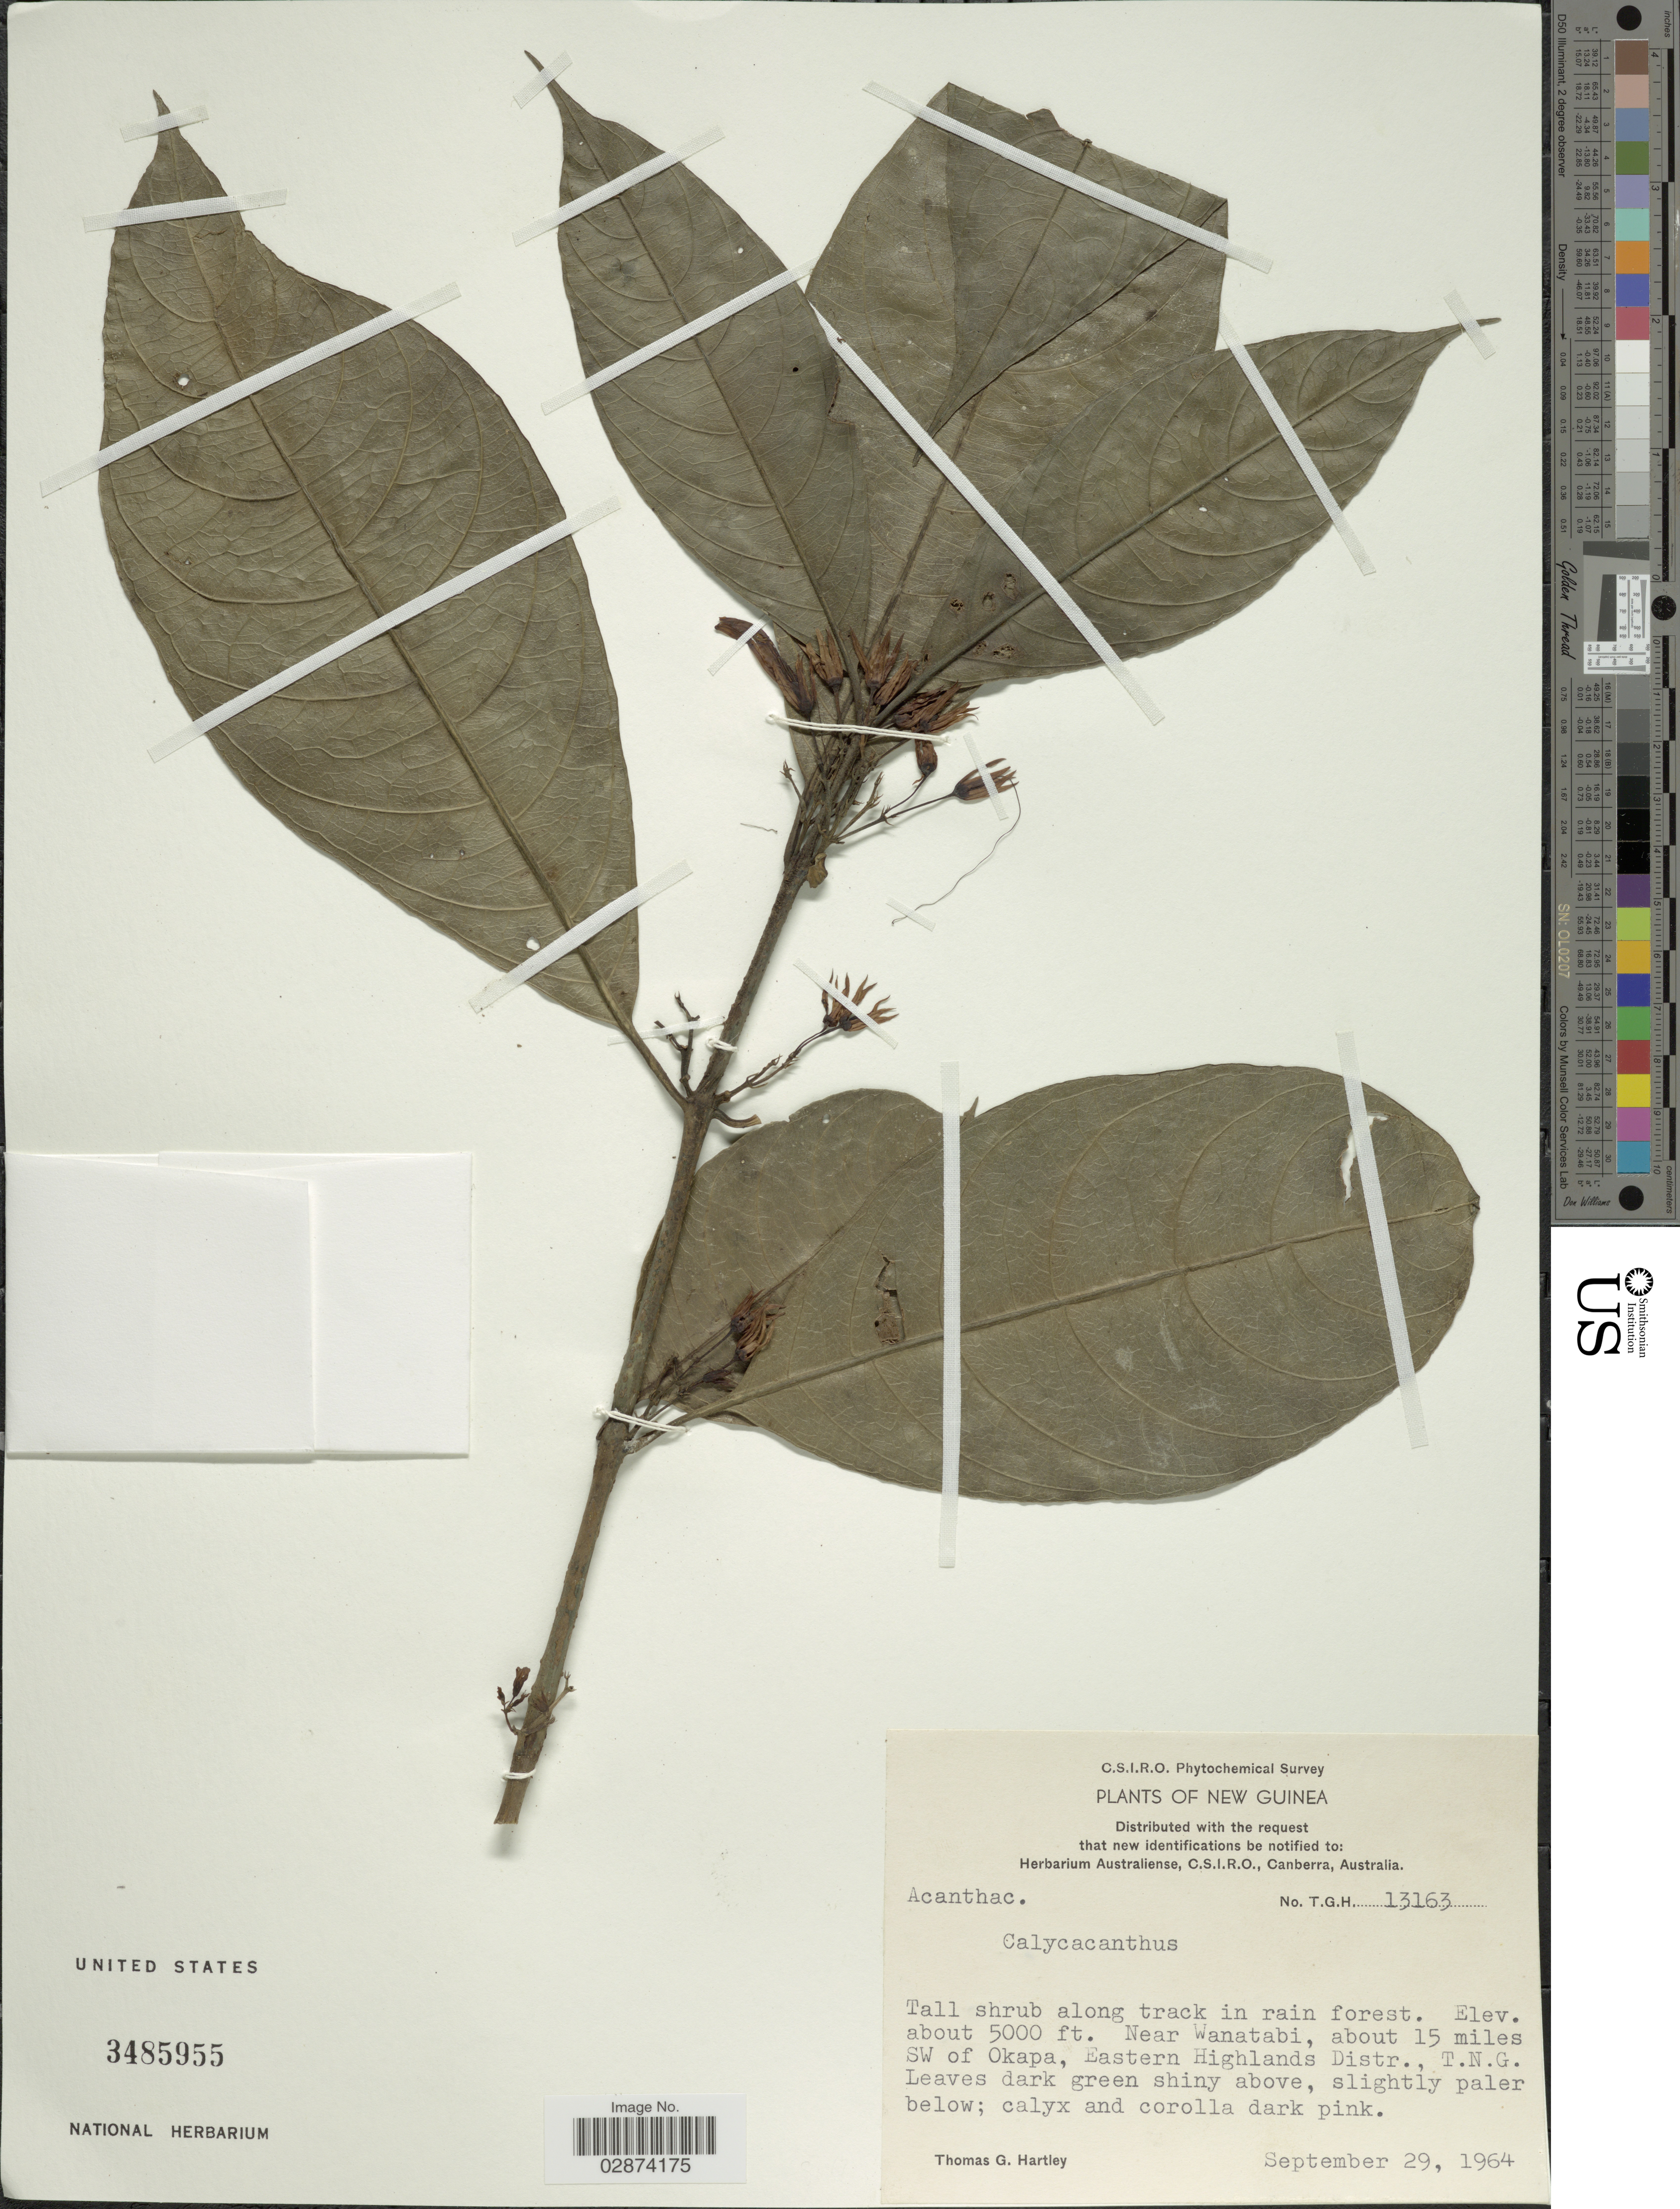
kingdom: Plantae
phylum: Tracheophyta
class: Magnoliopsida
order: Lamiales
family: Acanthaceae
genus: Calycacanthus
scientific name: Calycacanthus sp.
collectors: T. G. Hartley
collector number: T.G.H. 13163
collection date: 1964-09-29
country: Papua New Guinea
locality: New Guinea. Near Wanatabi, about 15 miles SW of Okapa, Eastern Highlands Distr., T.N.G.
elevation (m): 1524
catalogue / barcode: US 3485955